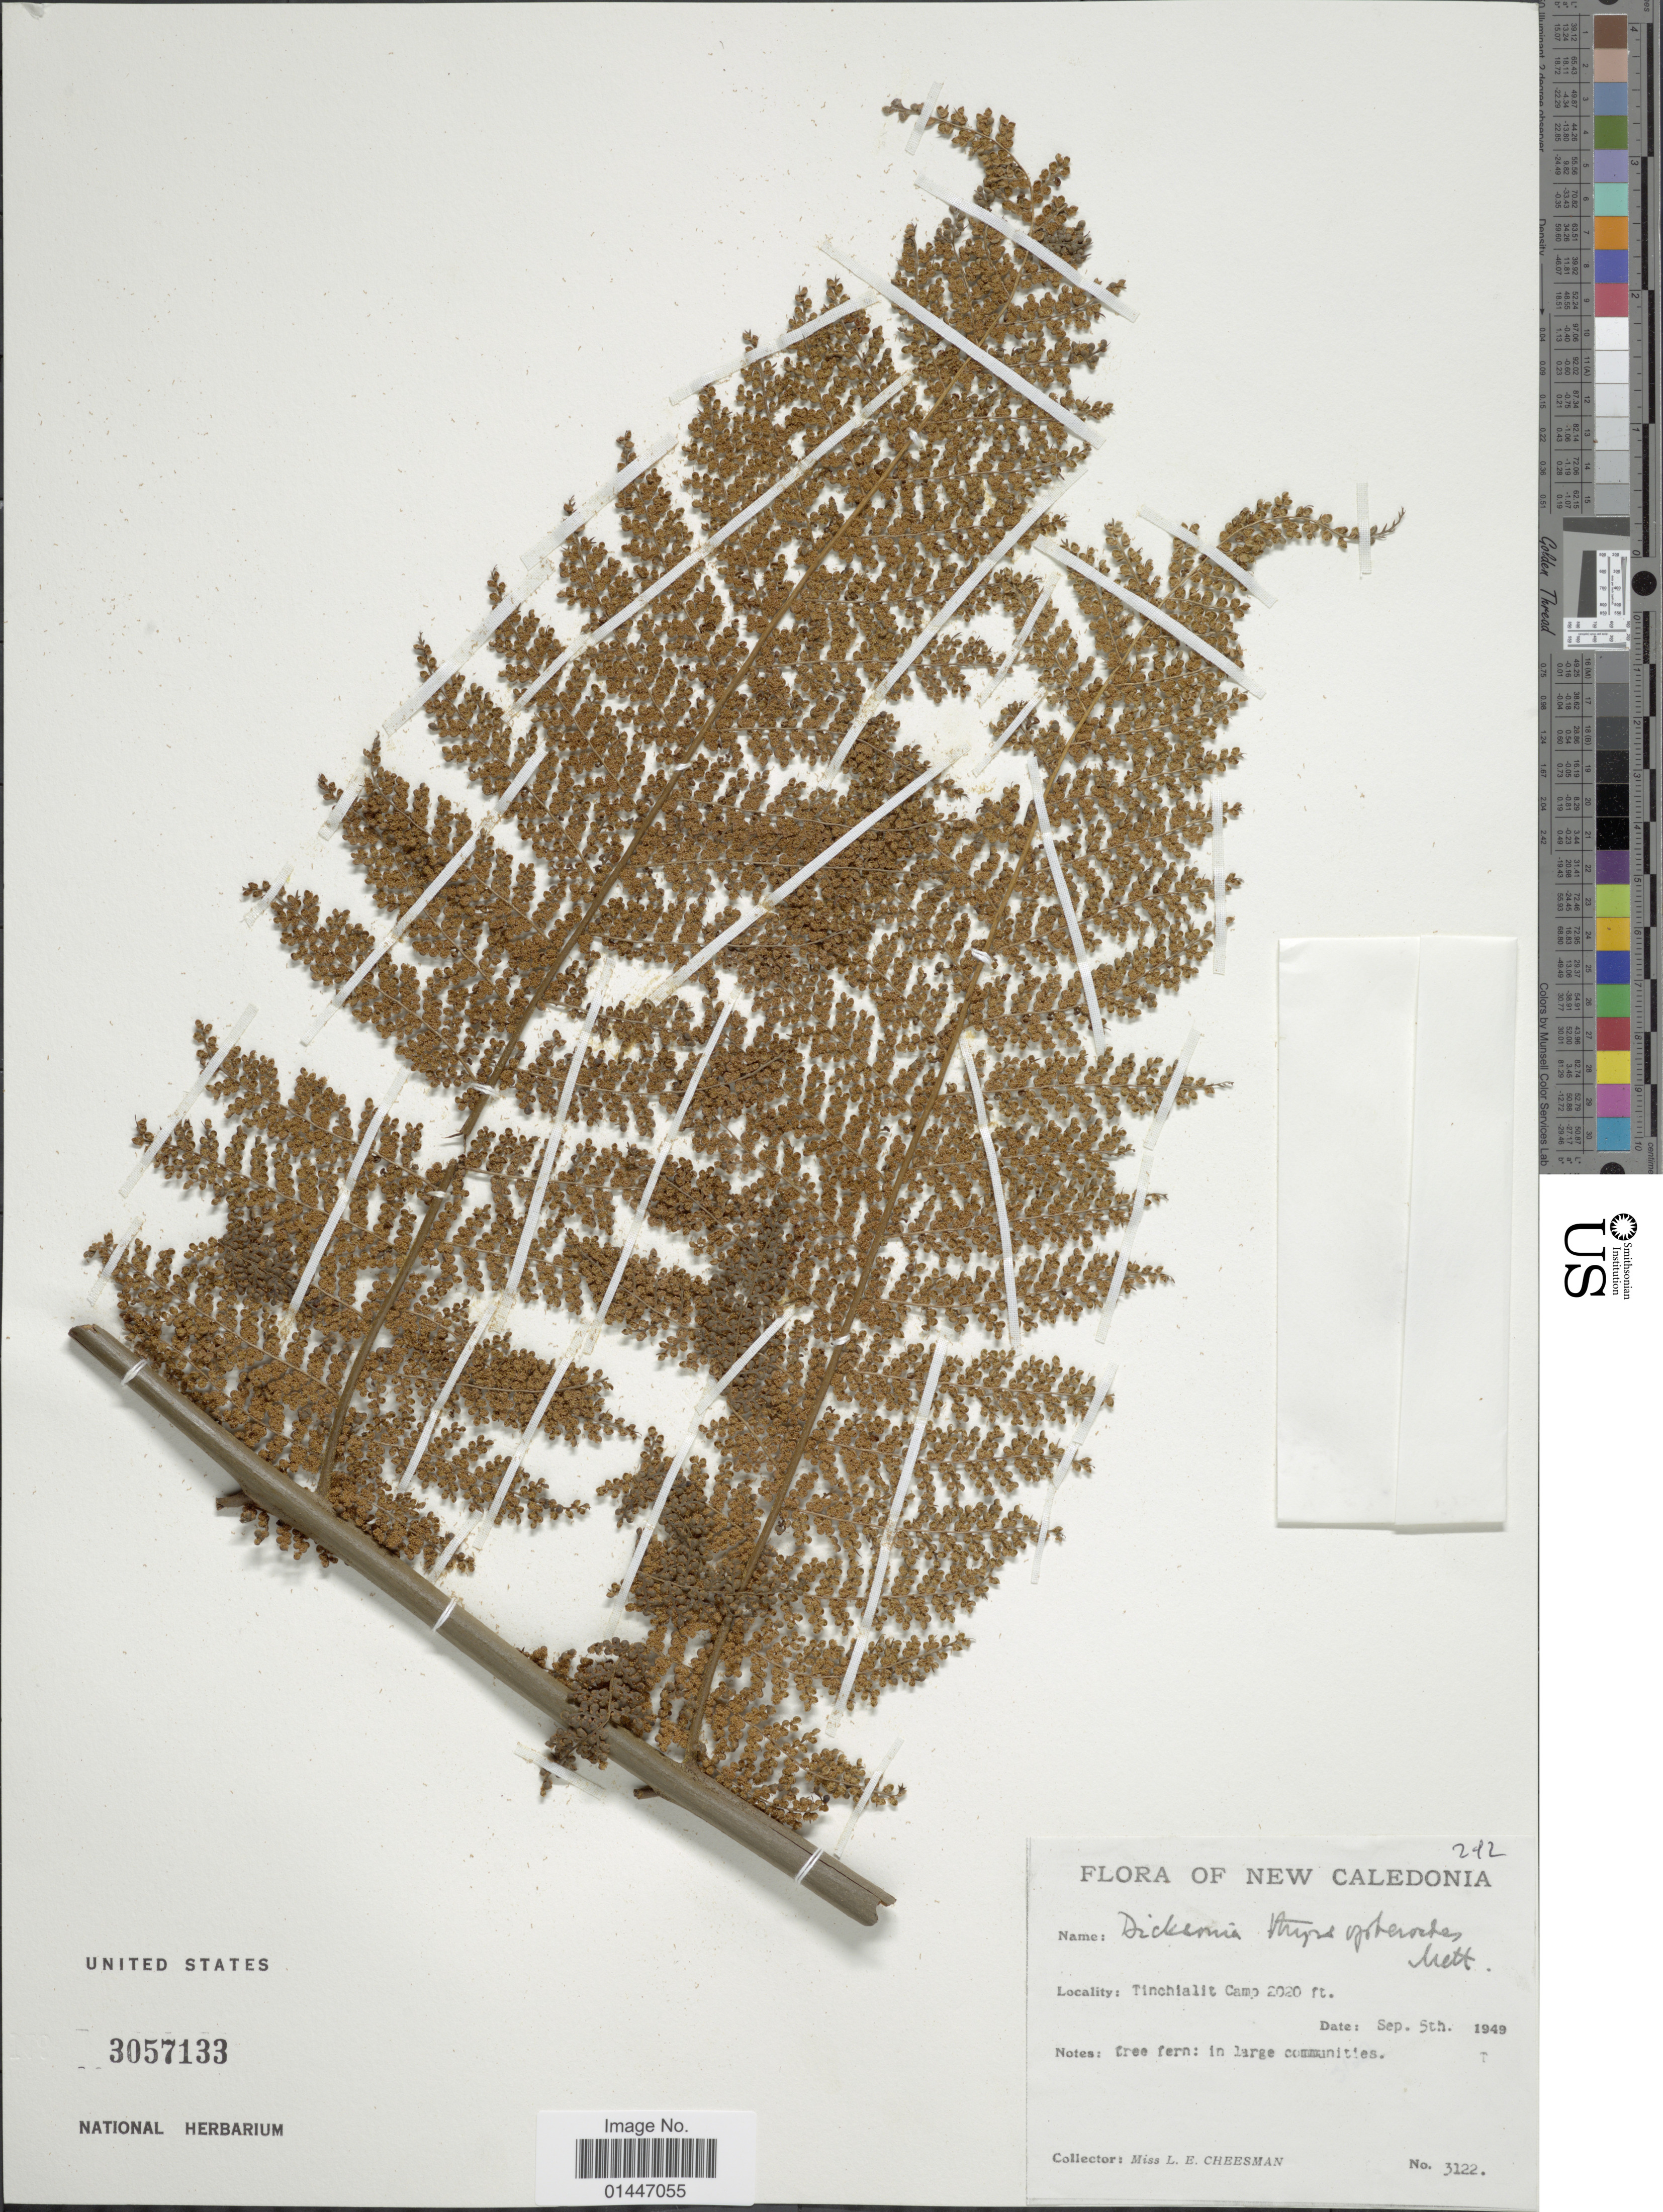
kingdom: Plantae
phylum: Tracheophyta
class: Polypodiopsida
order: Cyatheales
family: Dicksoniaceae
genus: Dicksonia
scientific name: Dicksonia thyrsopteroides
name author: Mett.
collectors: L. E. Cheesman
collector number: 3122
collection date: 1949-09-05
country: New Caledonia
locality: Tinchialit Camp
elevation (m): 616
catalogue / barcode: US 3057133